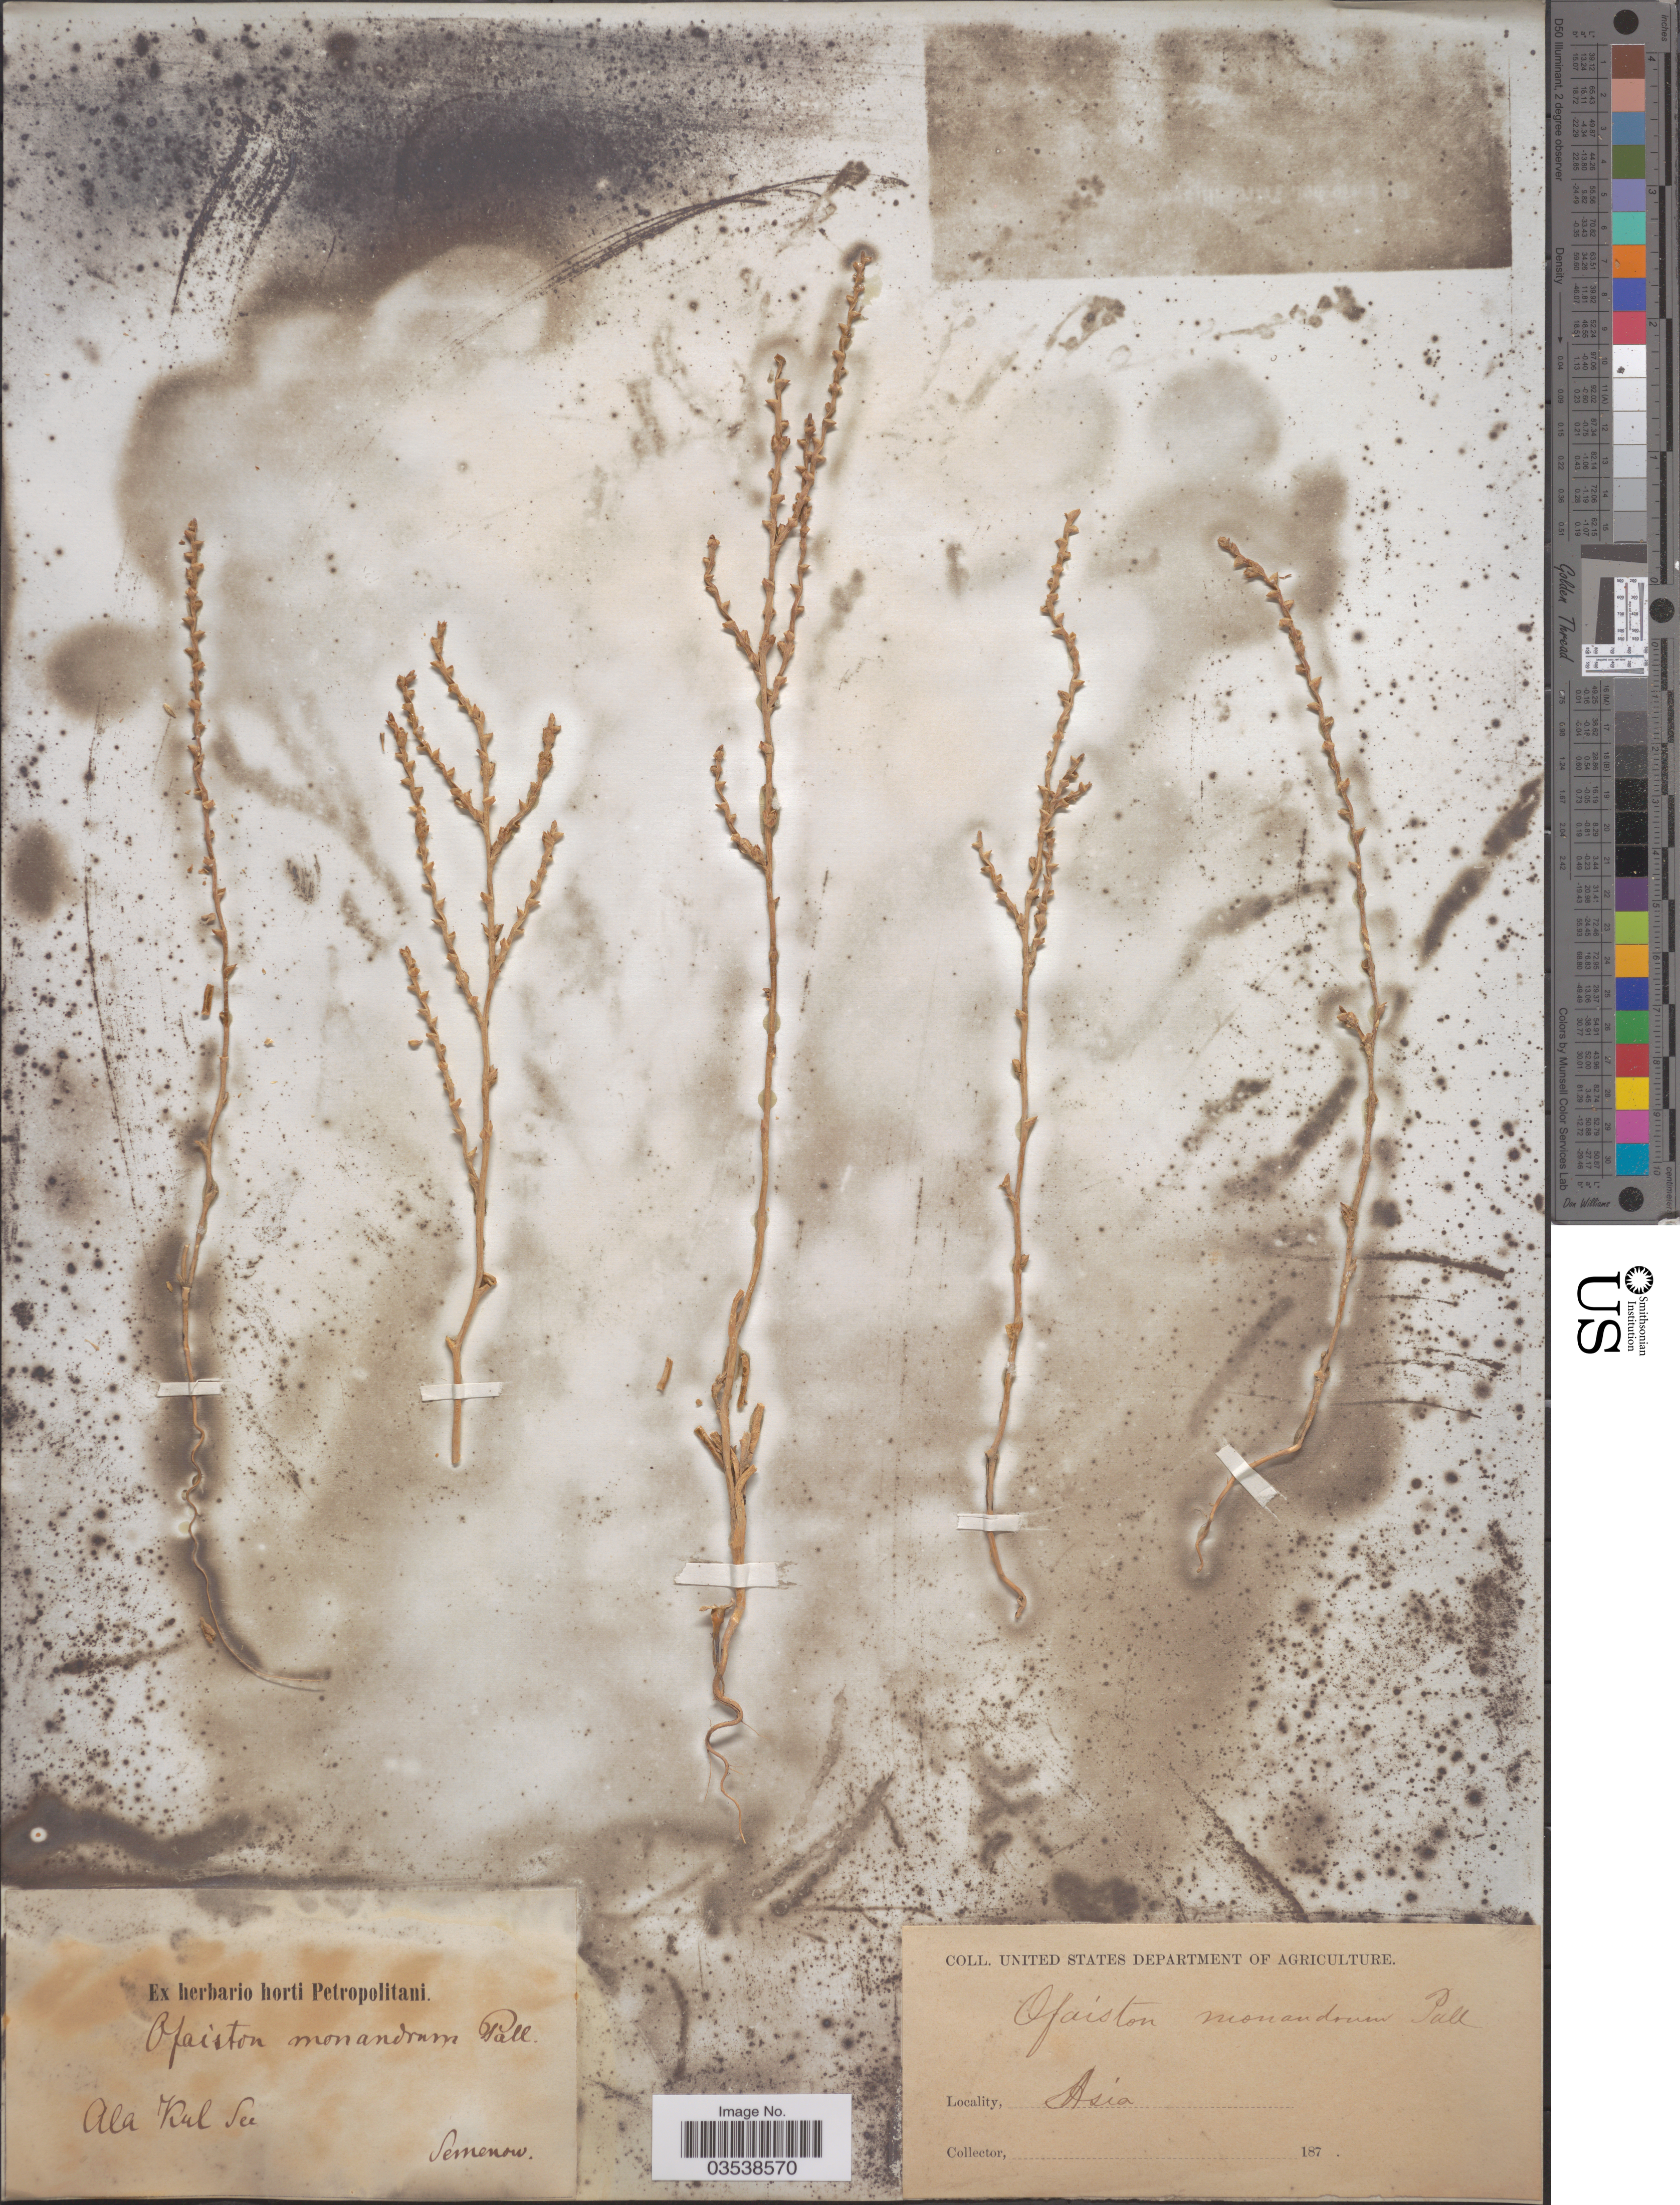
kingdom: Plantae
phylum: Tracheophyta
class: Magnoliopsida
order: Caryophyllales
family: Amaranthaceae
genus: Ofaiston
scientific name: Ofaiston monandrum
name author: Moq.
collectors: P. P. Semenov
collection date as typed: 187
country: Kyrgyzstan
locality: Ala Kul See. Asia.